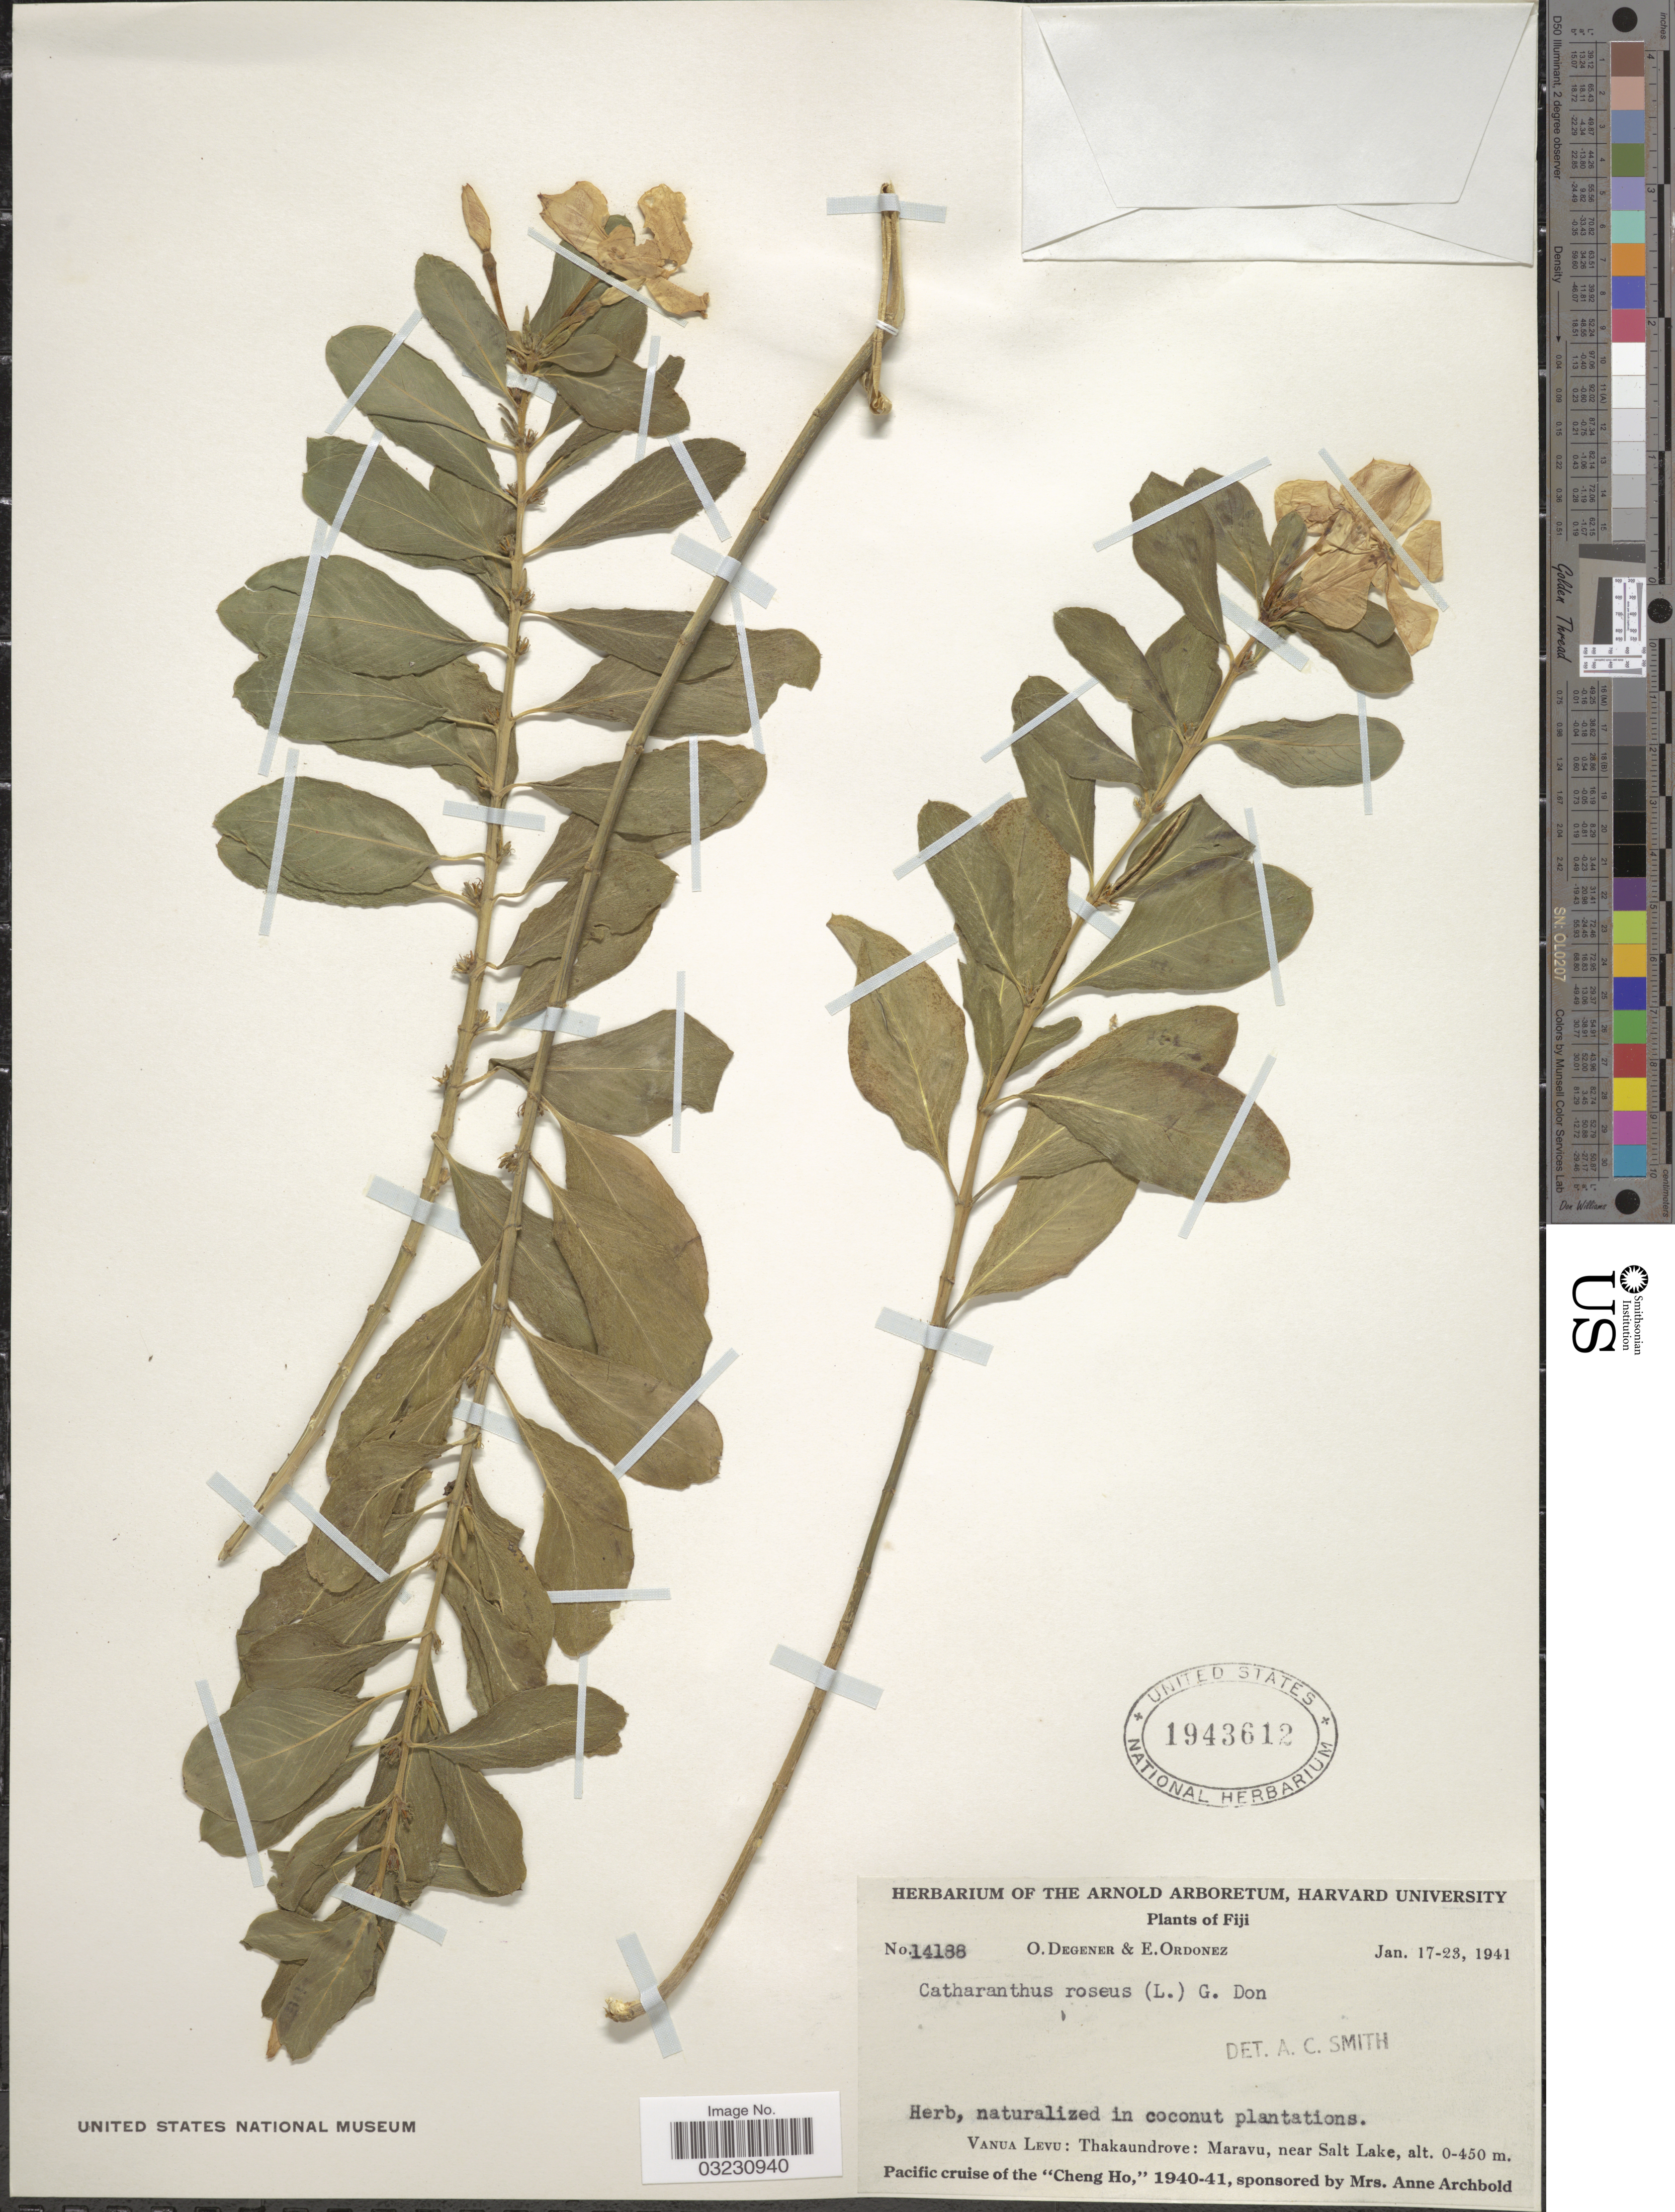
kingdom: Plantae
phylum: Tracheophyta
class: Magnoliopsida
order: Gentianales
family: Apocynaceae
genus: Catharanthus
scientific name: Catharanthus roseus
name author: (L.) G. Don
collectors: O. Degener & E. Ordonez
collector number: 14188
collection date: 1941-01-17/1941-01-23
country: Fiji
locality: Vanua Levu: Thakaundrove: Maravu, near Salt Lake.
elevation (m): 0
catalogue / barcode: US 1943612